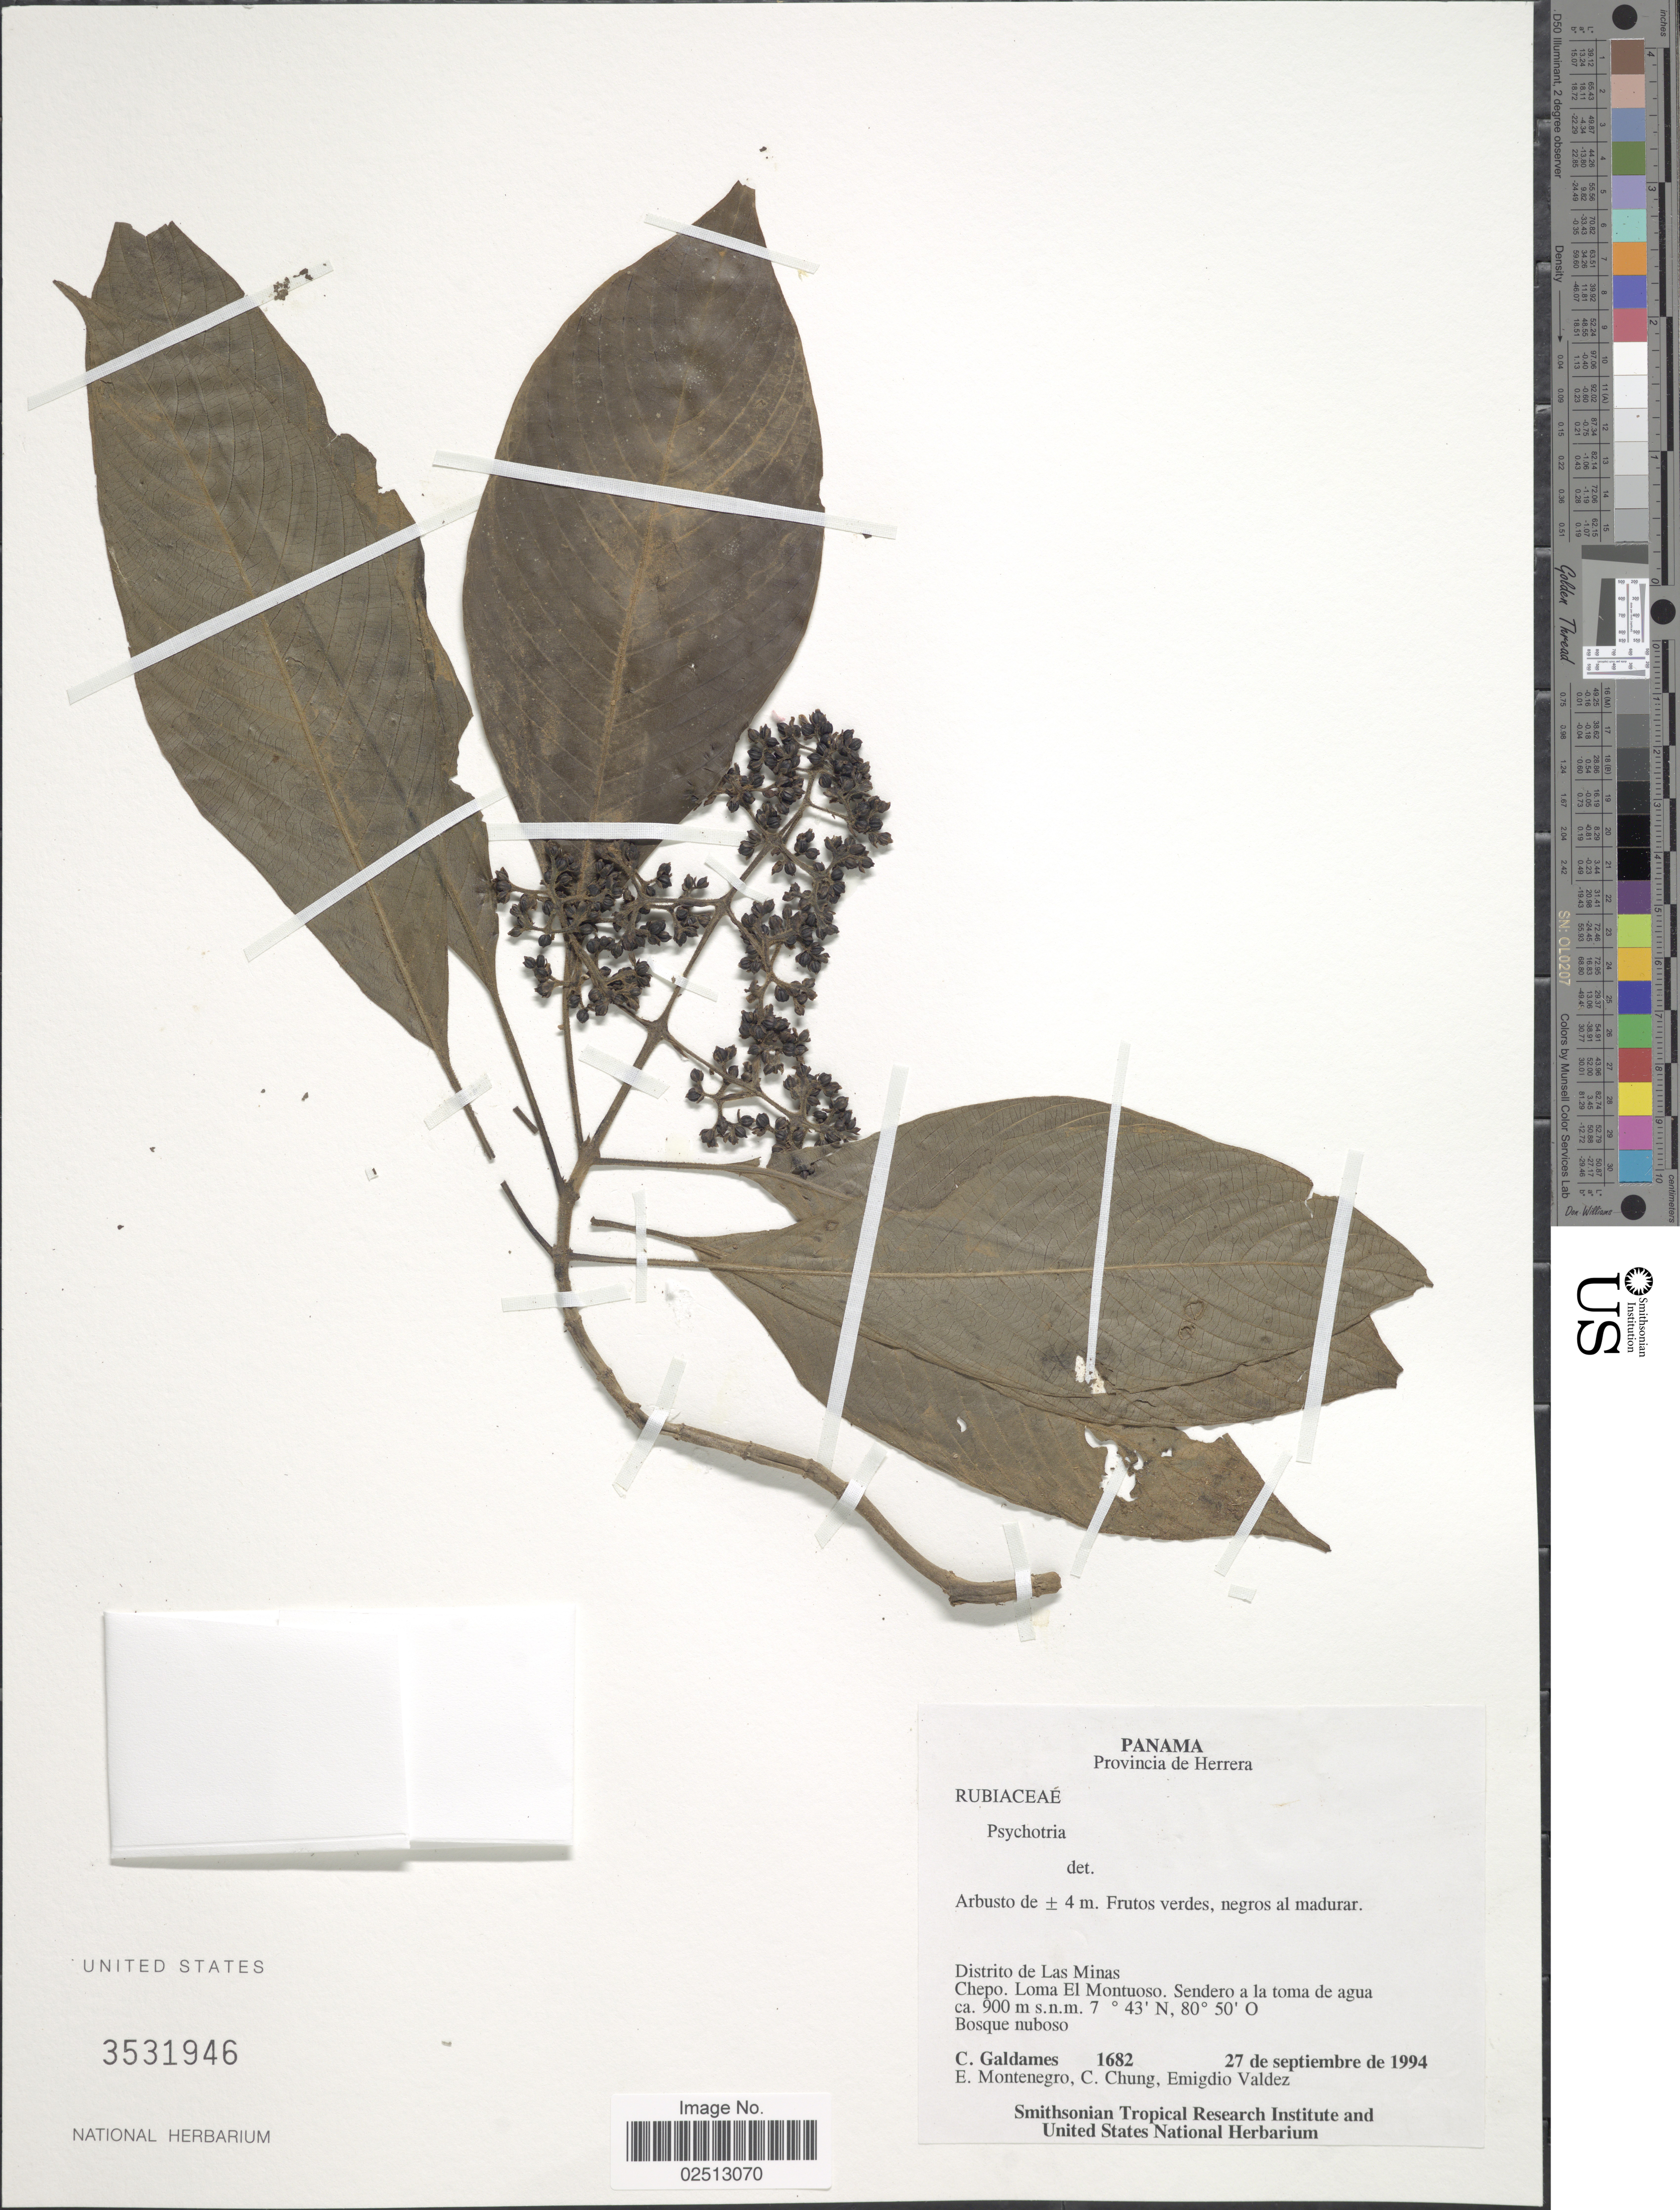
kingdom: Plantae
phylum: Tracheophyta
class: Magnoliopsida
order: Gentianales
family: Rubiaceae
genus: Psychotria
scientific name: Psychotria sp.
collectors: C. Galdames, E. Montenegro, C. Chung & E. Valdez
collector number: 1682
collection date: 1994-09-27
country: Panama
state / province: Herrera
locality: Provincia de Herrera, Distrito de Las Minas, Chepo. Loma El Montuoso, Sendero a la toma de agua.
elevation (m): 900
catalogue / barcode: US 3531946